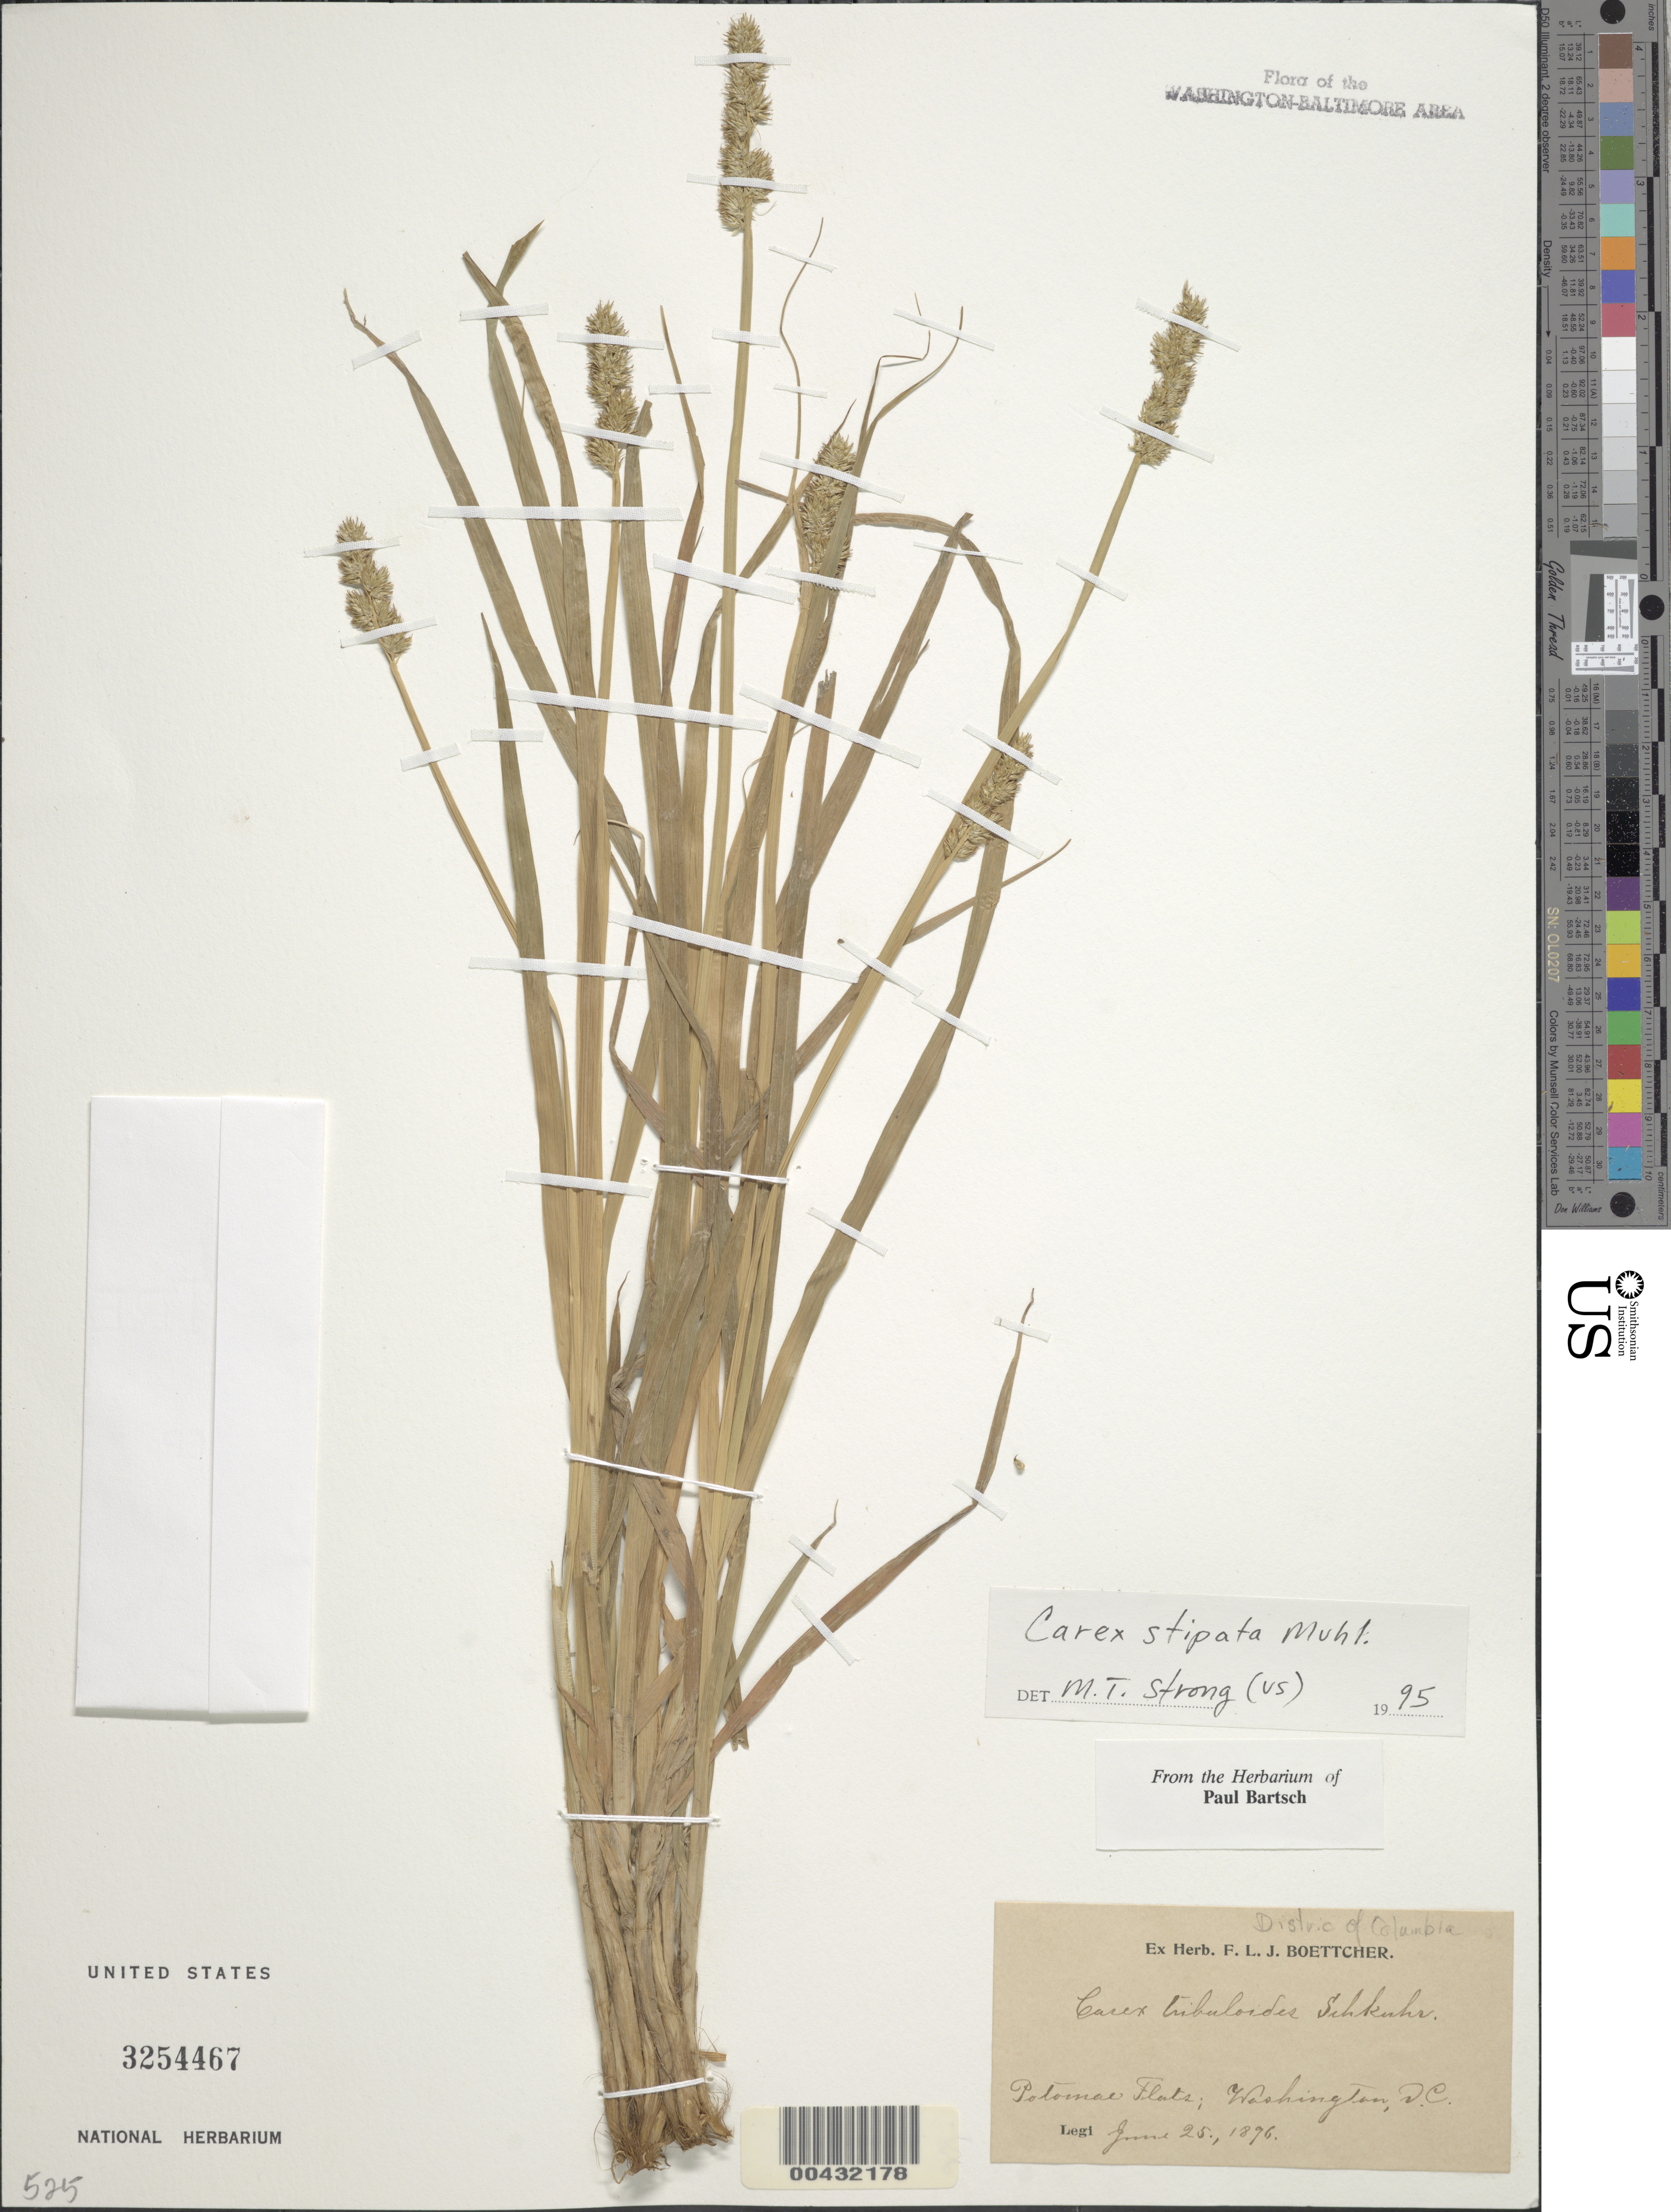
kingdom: Plantae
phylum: Tracheophyta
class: Liliopsida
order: Poales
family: Cyperaceae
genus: Carex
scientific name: Carex stipata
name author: Muhl. ex Willd.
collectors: F. Boettcher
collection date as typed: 25 Jun 1896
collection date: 1896-06-25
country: United States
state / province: District of Columbia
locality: Potomac flats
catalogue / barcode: US 3254467